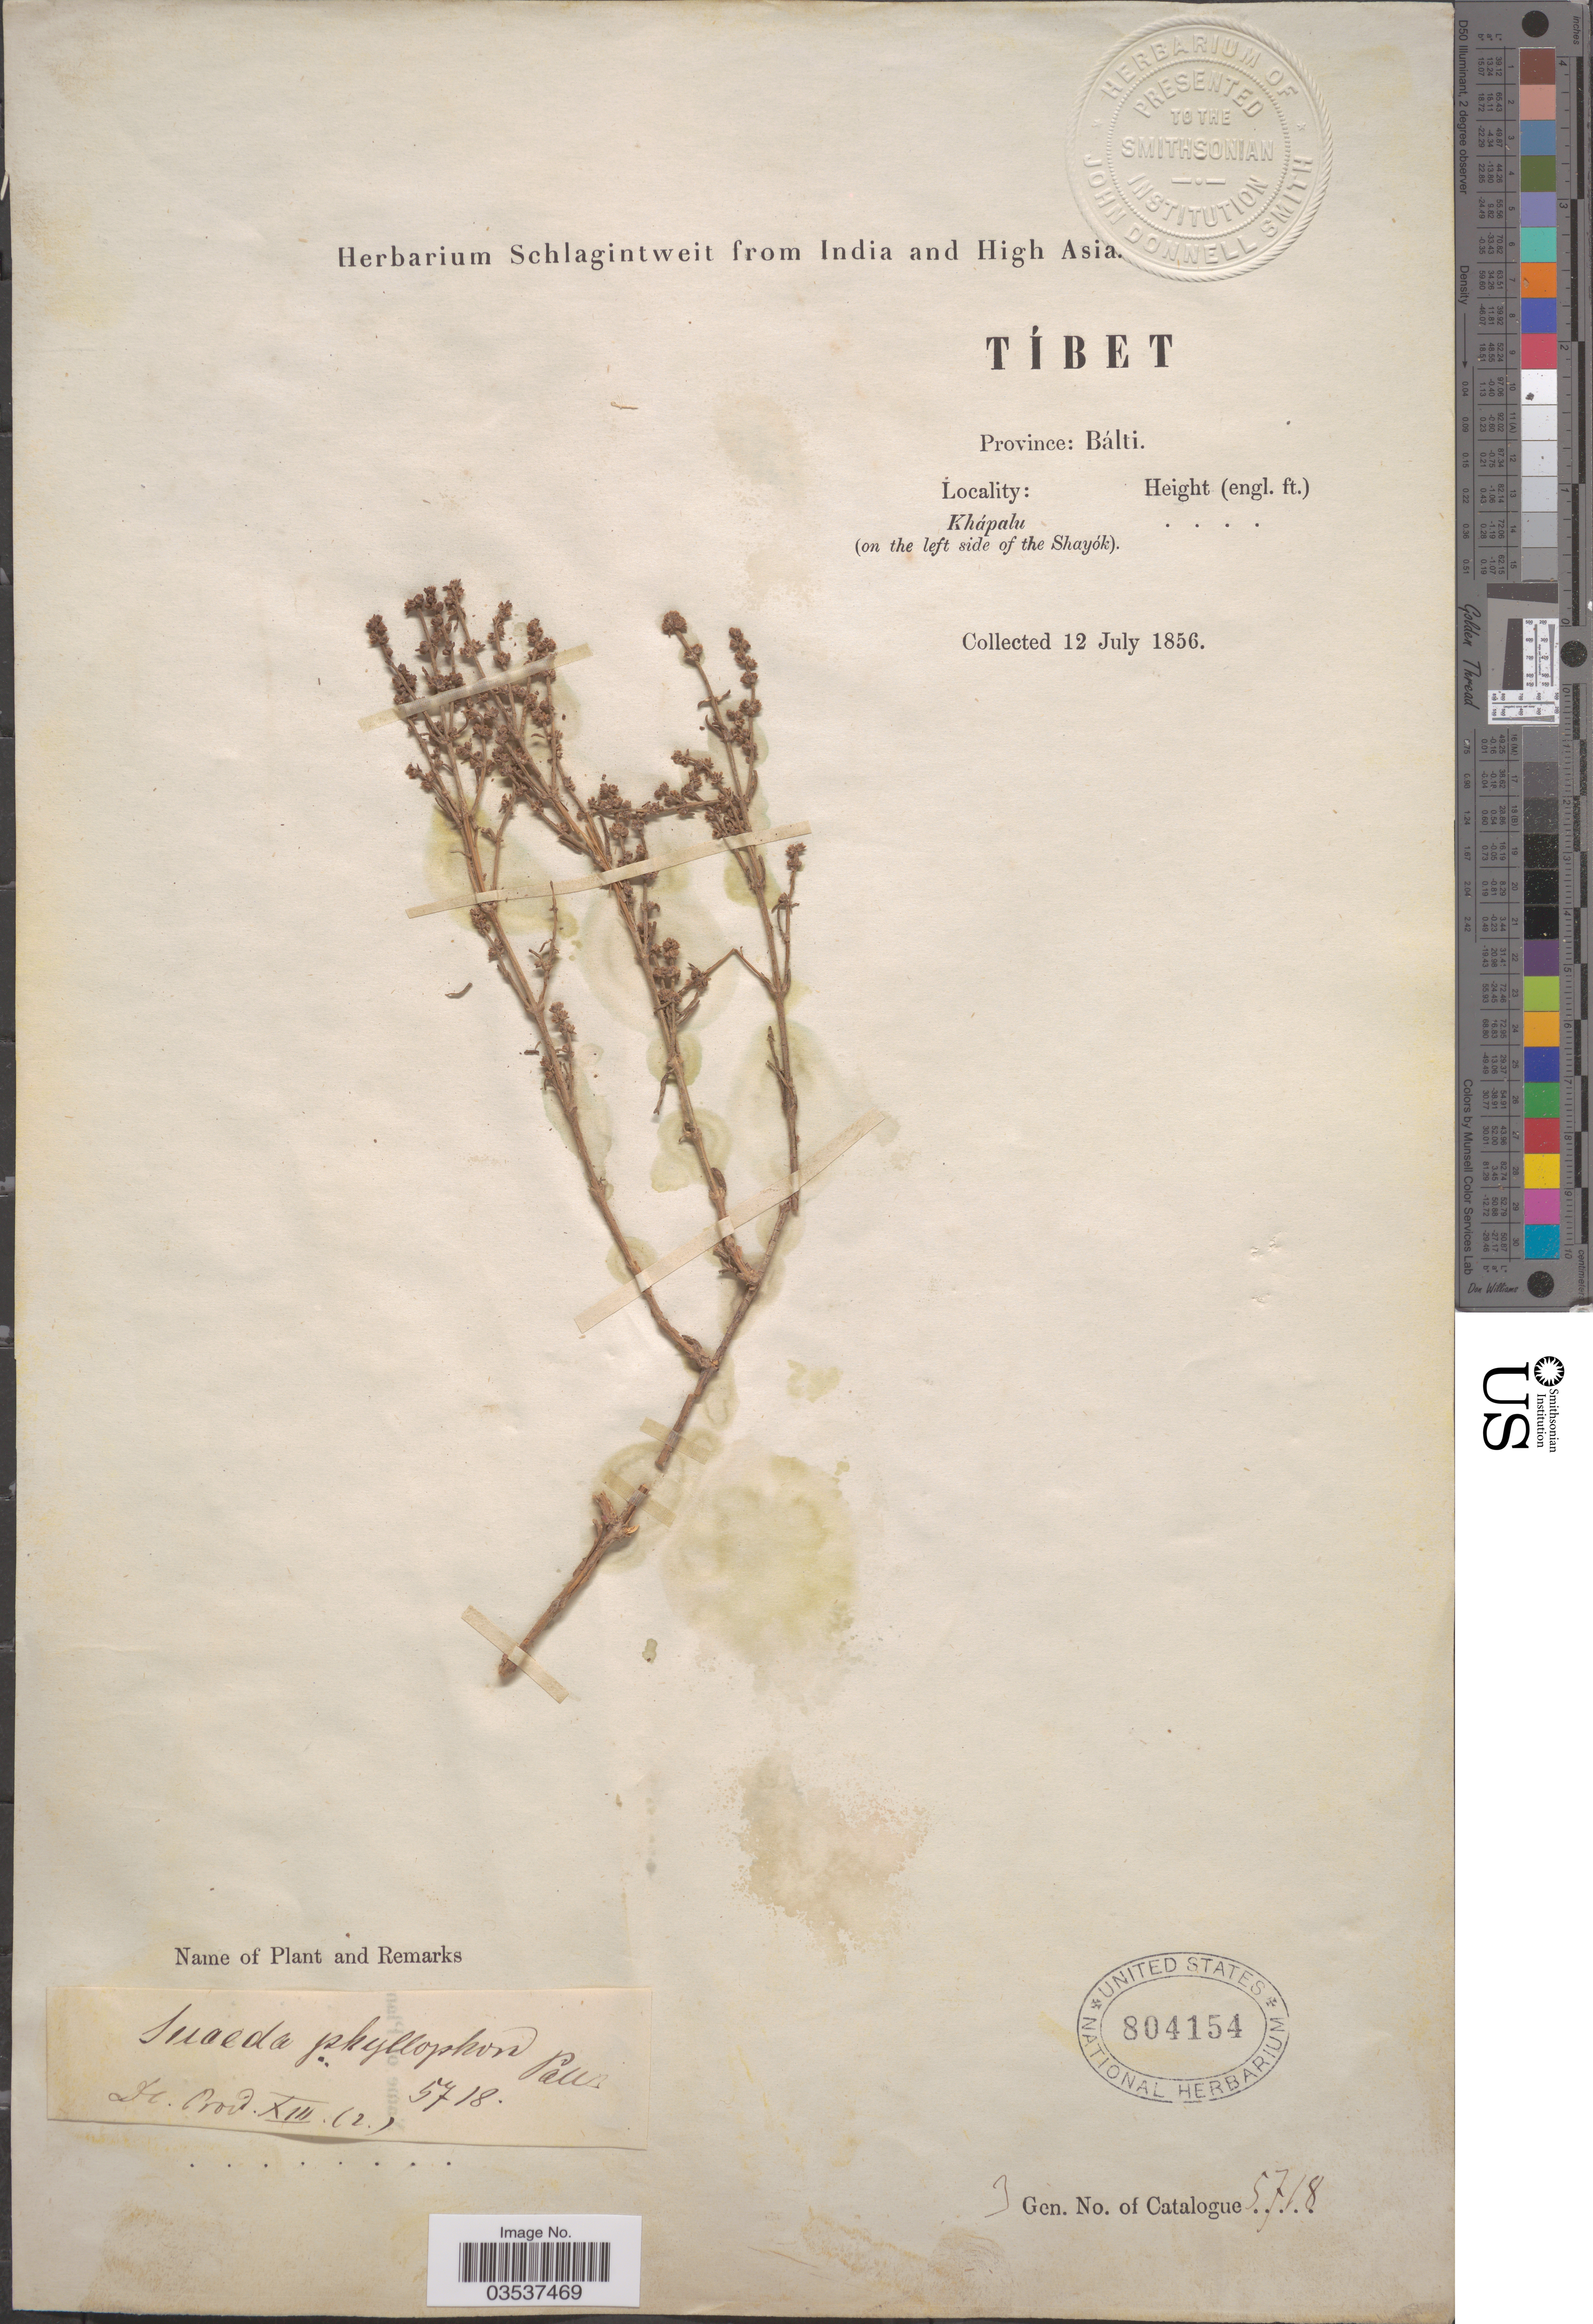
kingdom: Plantae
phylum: Tracheophyta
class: Magnoliopsida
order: Caryophyllales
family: Amaranthaceae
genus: Suaeda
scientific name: Suaeda physophora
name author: Pall.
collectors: ex herb. Schlagintweit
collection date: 1856-07-12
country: China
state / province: Xizang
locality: Tíbet. Province: Bálti. Khápalu (on the left side of the Shayók).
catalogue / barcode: US 804154